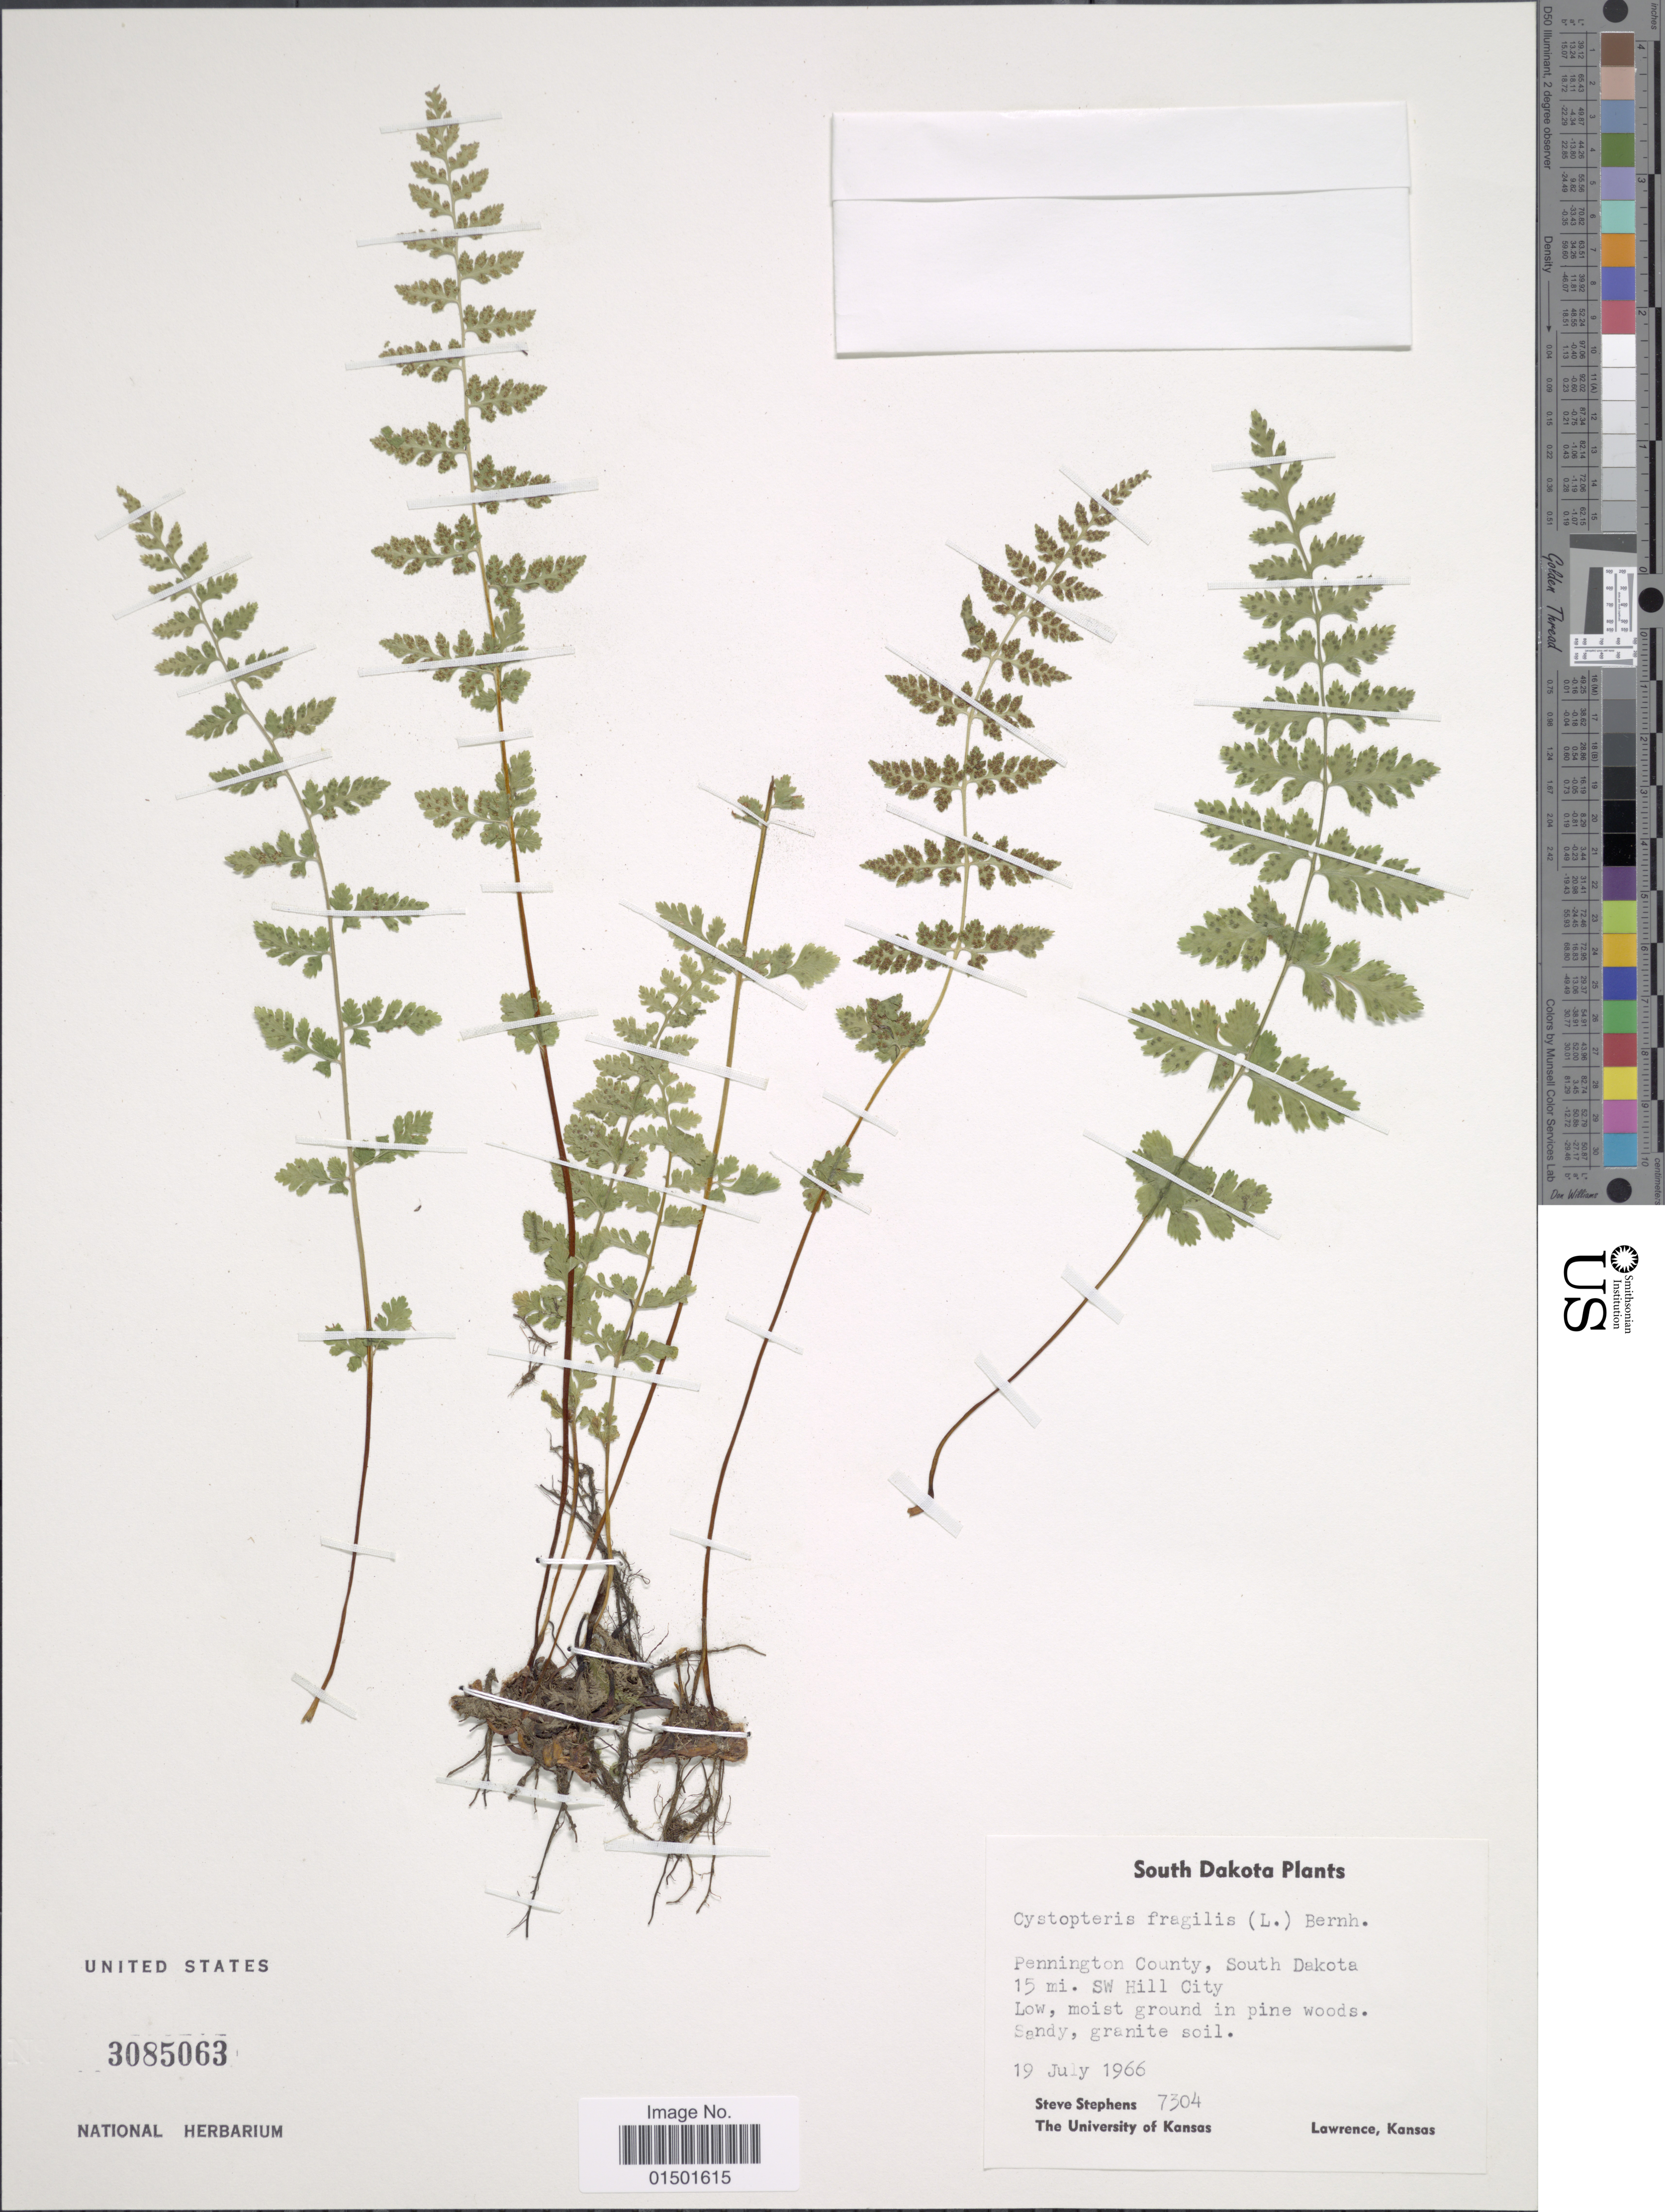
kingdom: Plantae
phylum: Tracheophyta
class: Polypodiopsida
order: Polypodiales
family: Cystopteridaceae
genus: Cystopteris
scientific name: Cystopteris fragilis var. fragilis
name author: (L.) Bernh.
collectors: S. Stephens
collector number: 7304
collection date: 1966-07-19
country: United States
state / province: South Dakota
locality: Pennington County, 15 mi. SW Hill City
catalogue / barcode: US 3085063